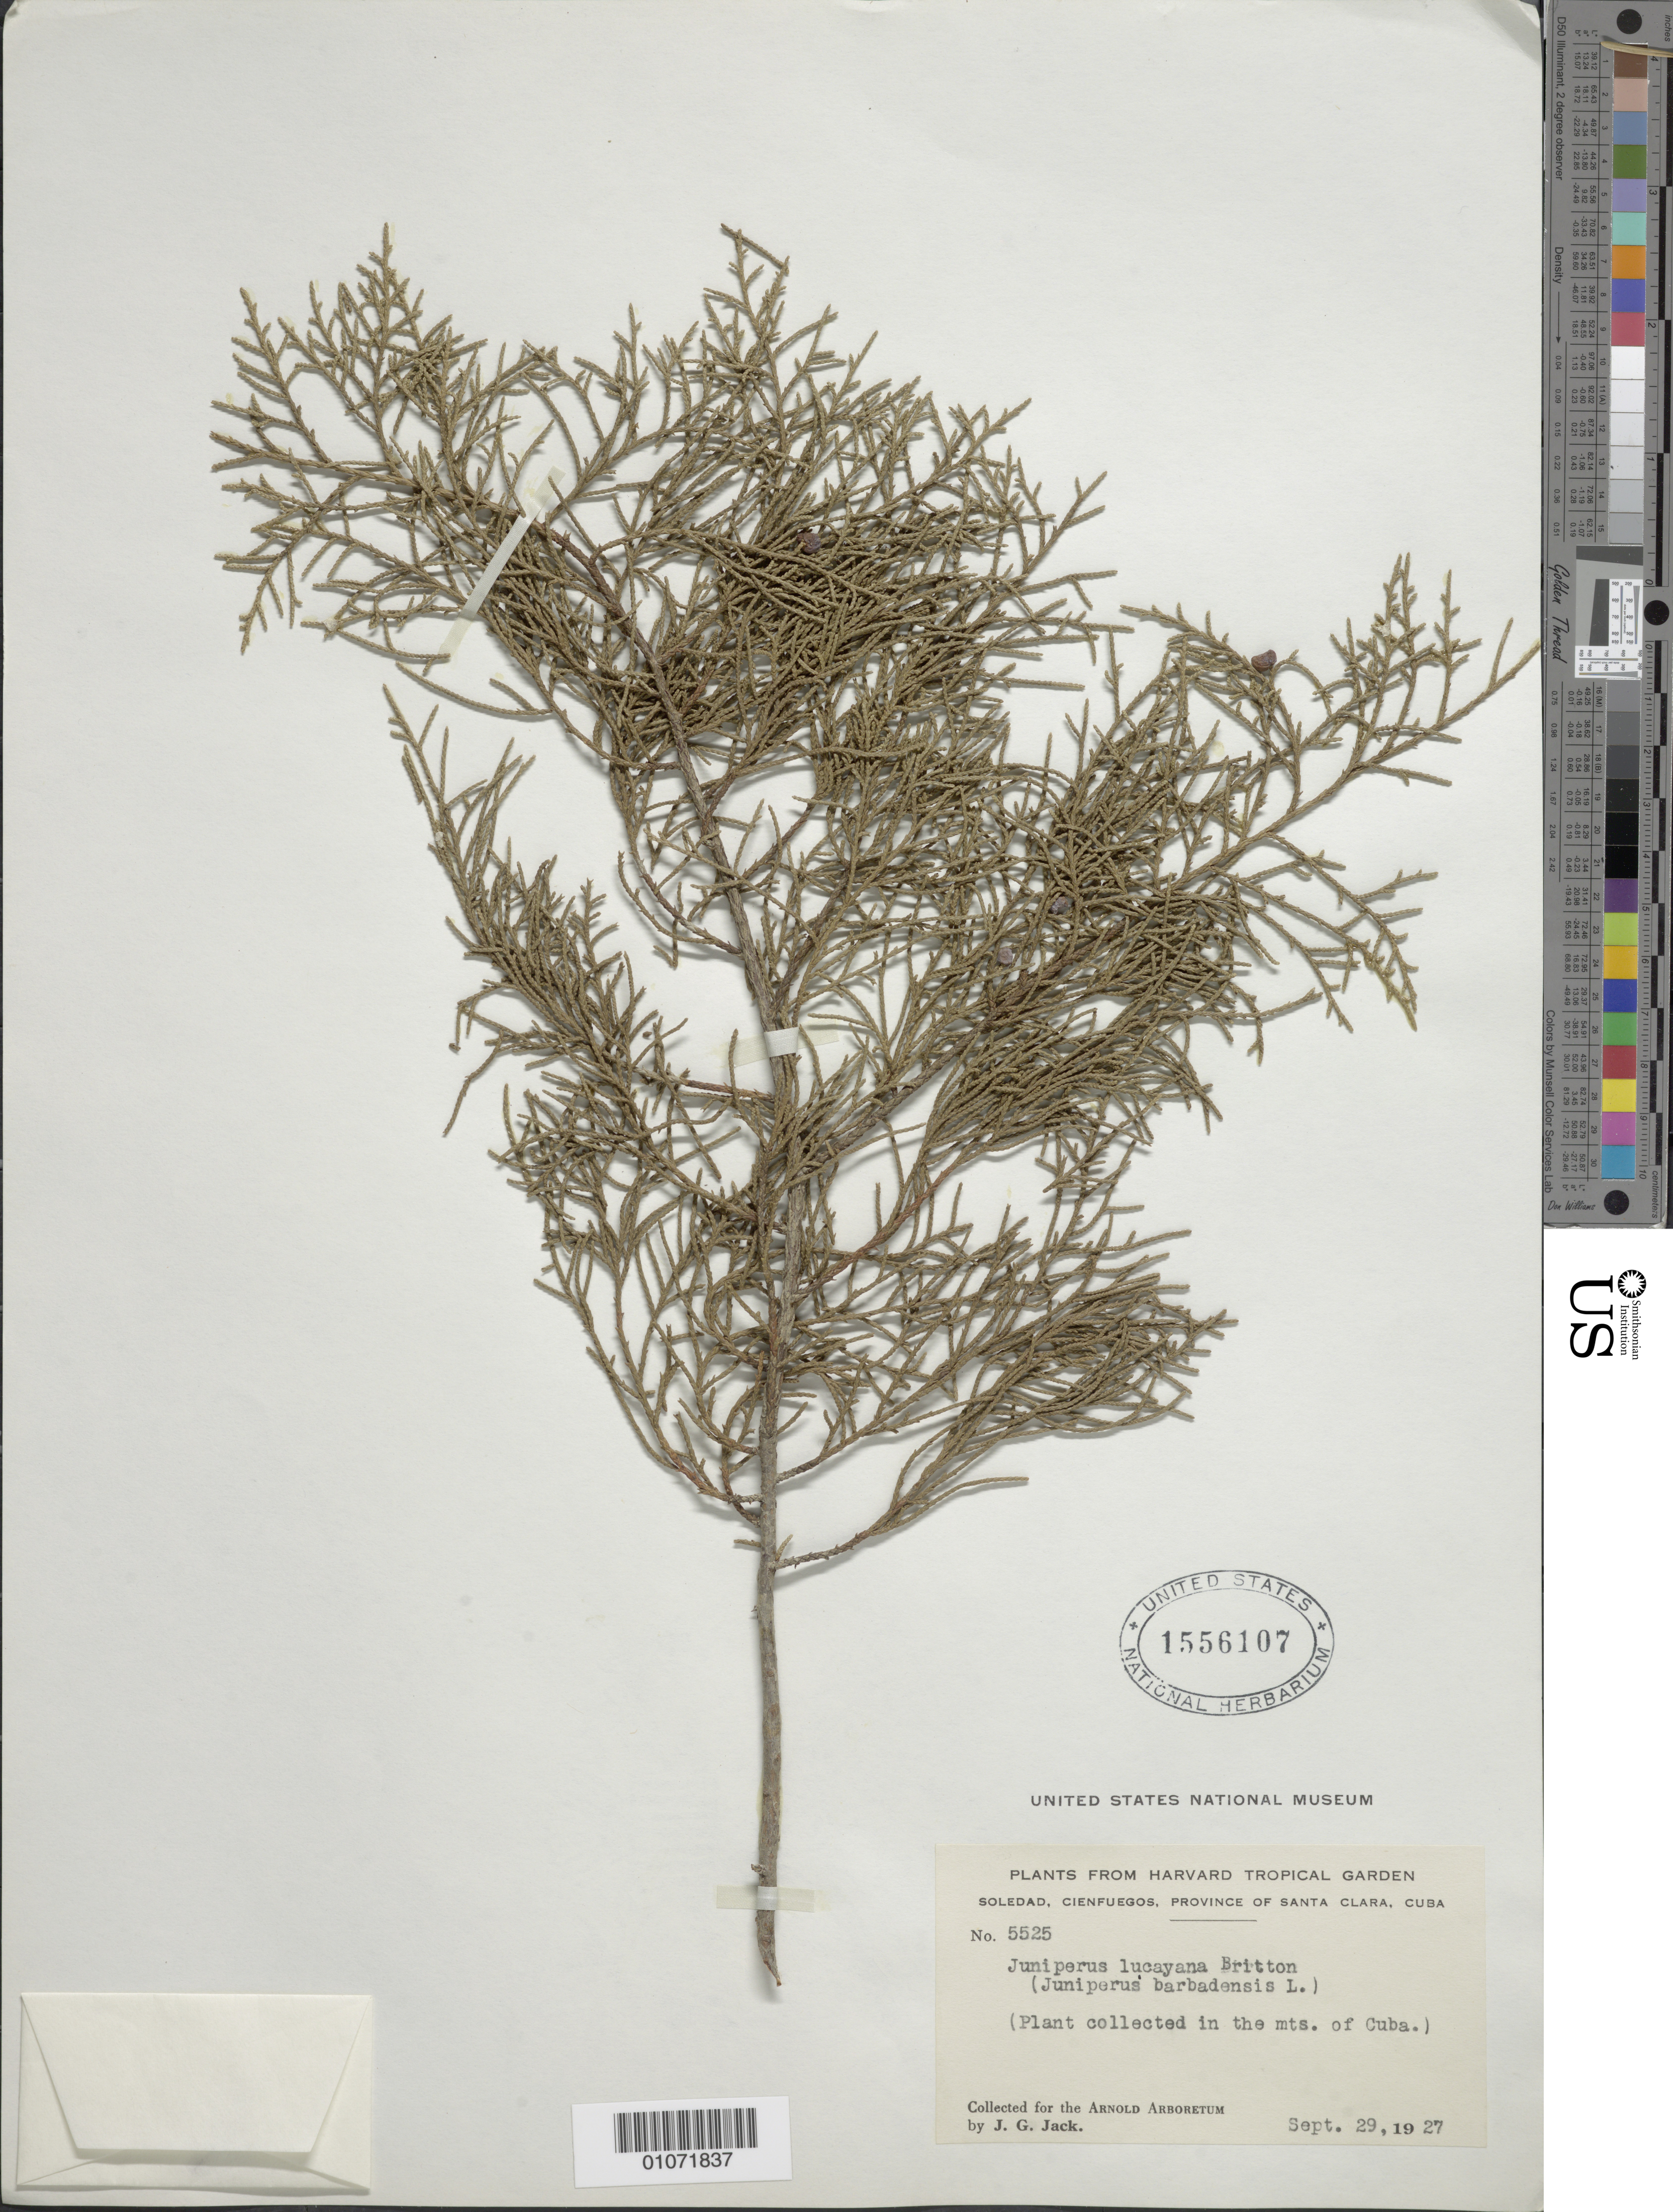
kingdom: Plantae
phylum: Tracheophyta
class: Pinopsida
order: Pinales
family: Cupressaceae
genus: Juniperus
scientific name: Juniperus lucayana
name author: Britton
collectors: J. G. Jack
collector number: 5525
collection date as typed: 29 Dec 1927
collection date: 1927-12-29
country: Cuba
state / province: Las Villas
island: Cuba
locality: Plant collected in the mts of Cuba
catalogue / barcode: US 1556107